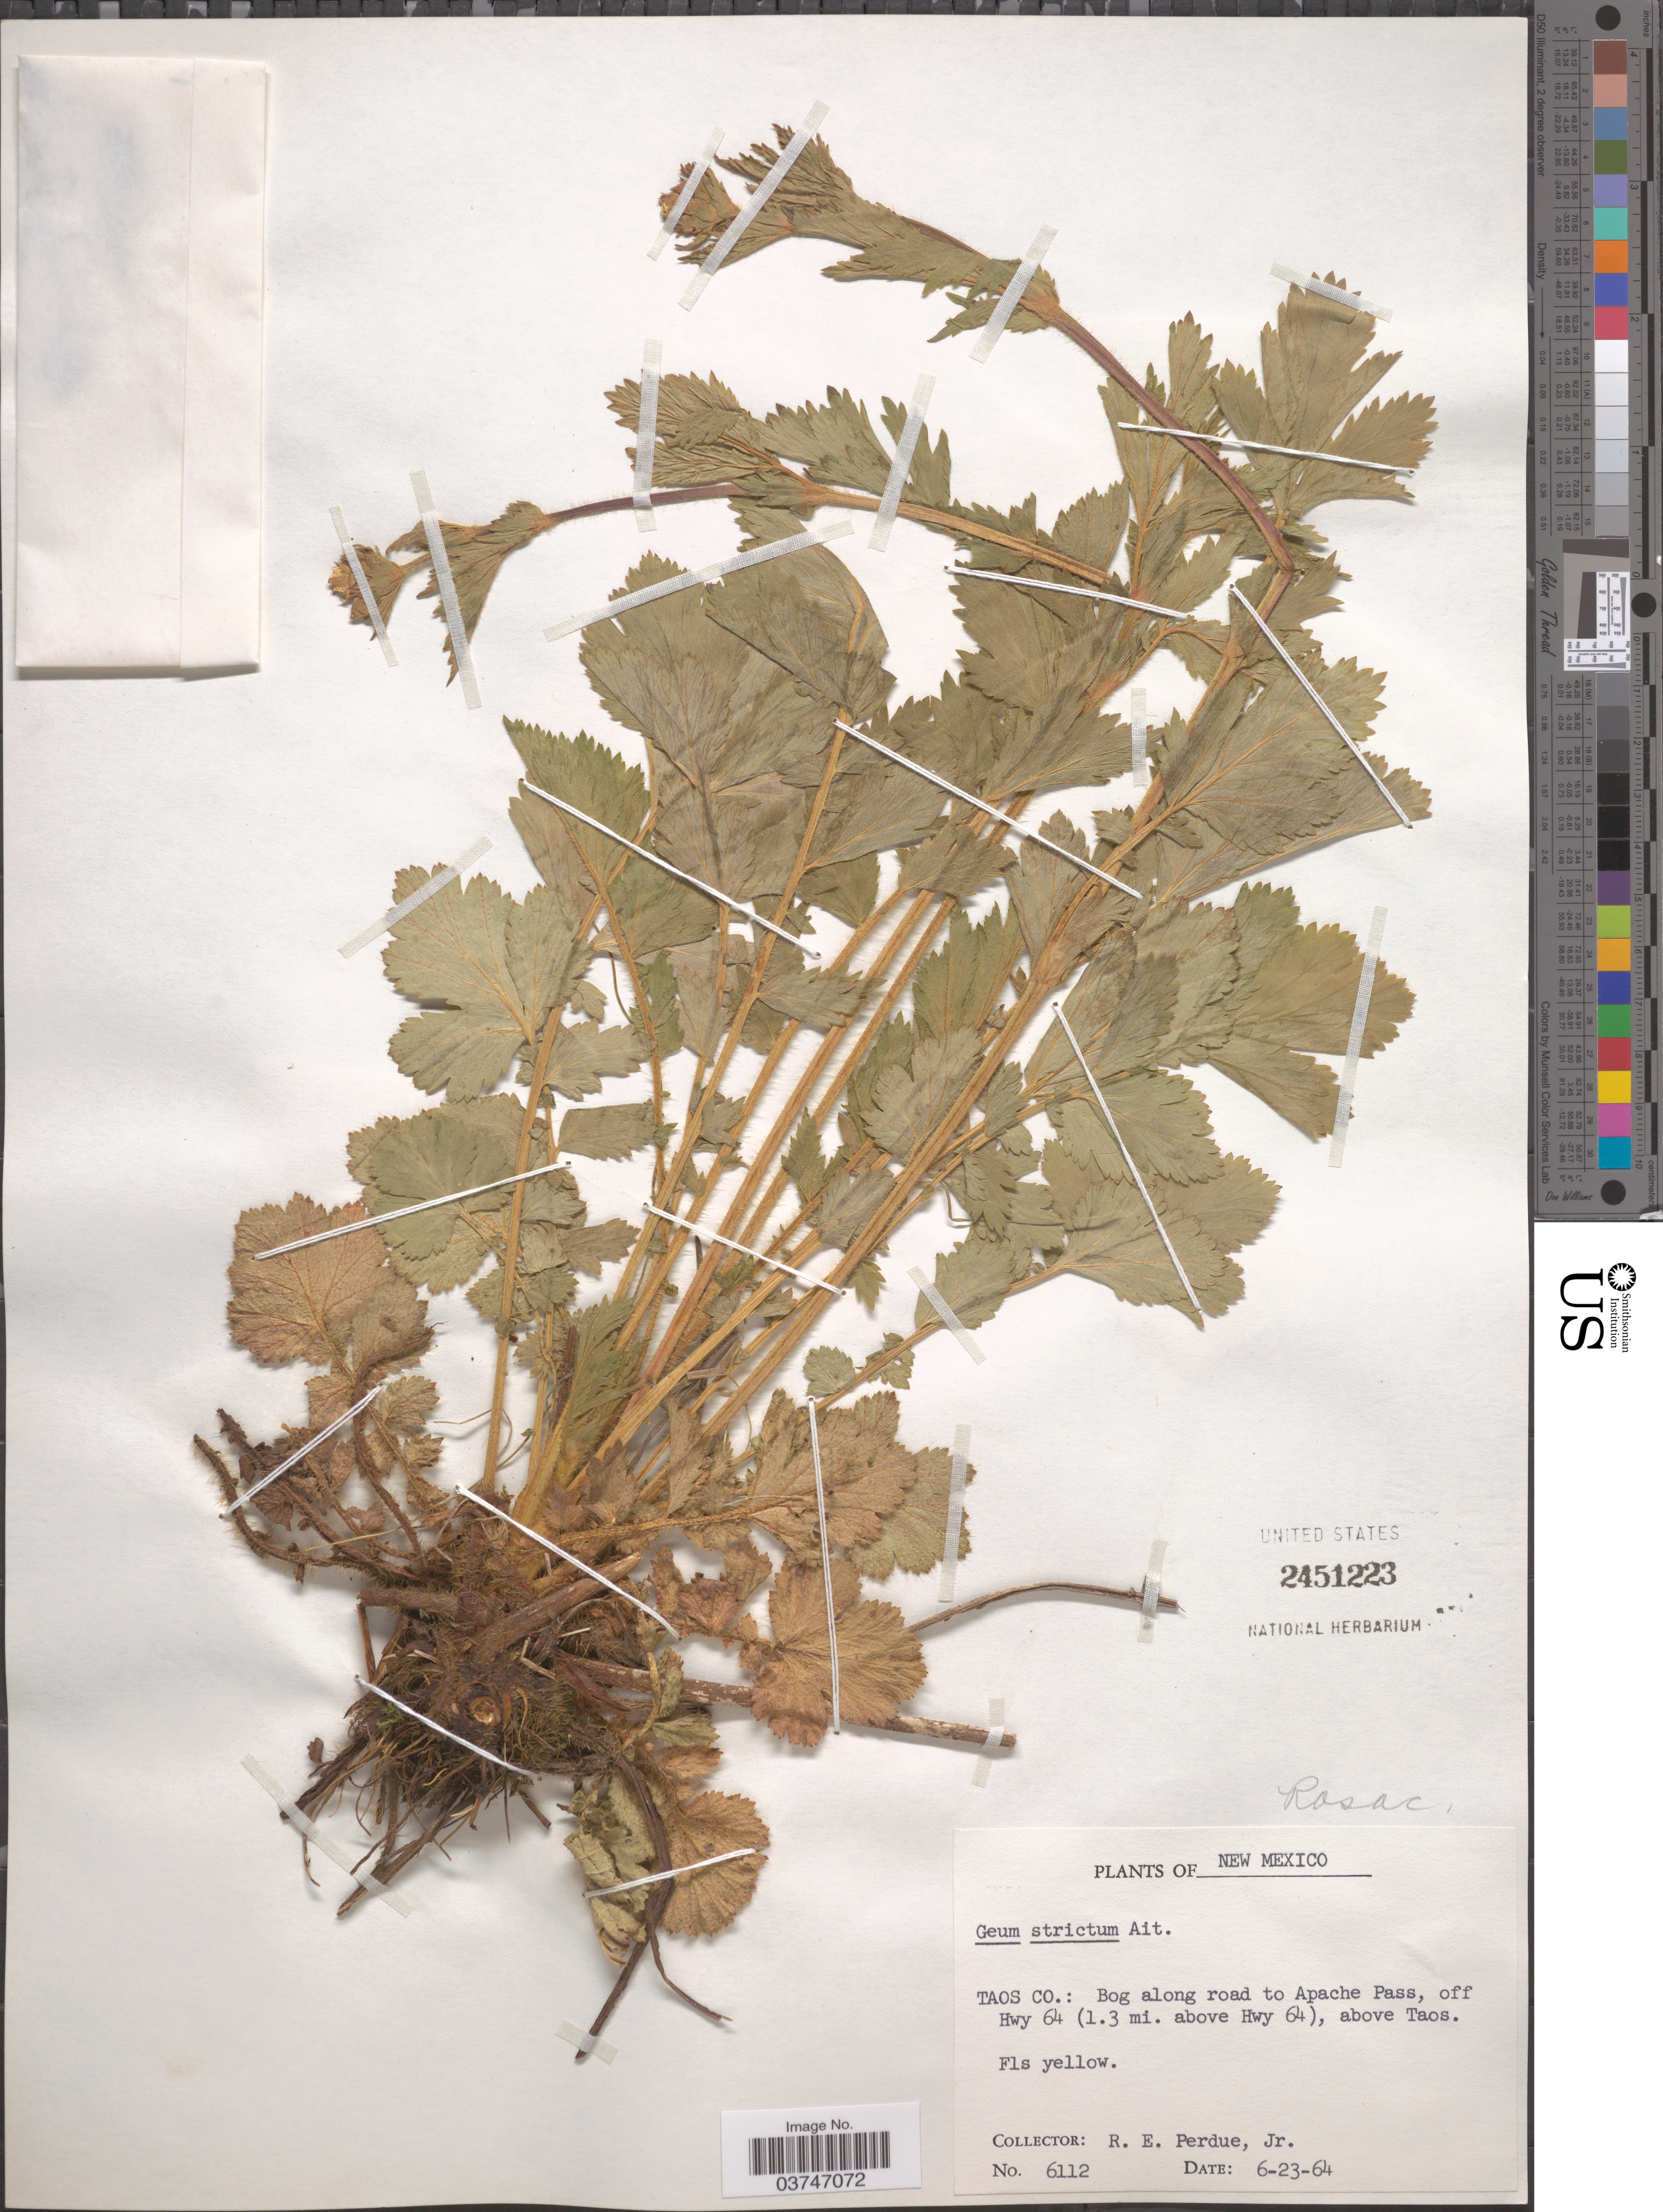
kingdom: Plantae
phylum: Tracheophyta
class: Magnoliopsida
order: Rosales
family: Rosaceae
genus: Geum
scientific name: Geum aleppicum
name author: Jacq.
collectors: R. E. Perdue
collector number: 6112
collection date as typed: Transcribed d/m/y: 23/6/64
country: United States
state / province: New Mexico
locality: Taos Co: Bog along road to Apache Pass, off Hwy 64 (1.3 mi. above Hwy 64), above Taos.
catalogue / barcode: US 2451223